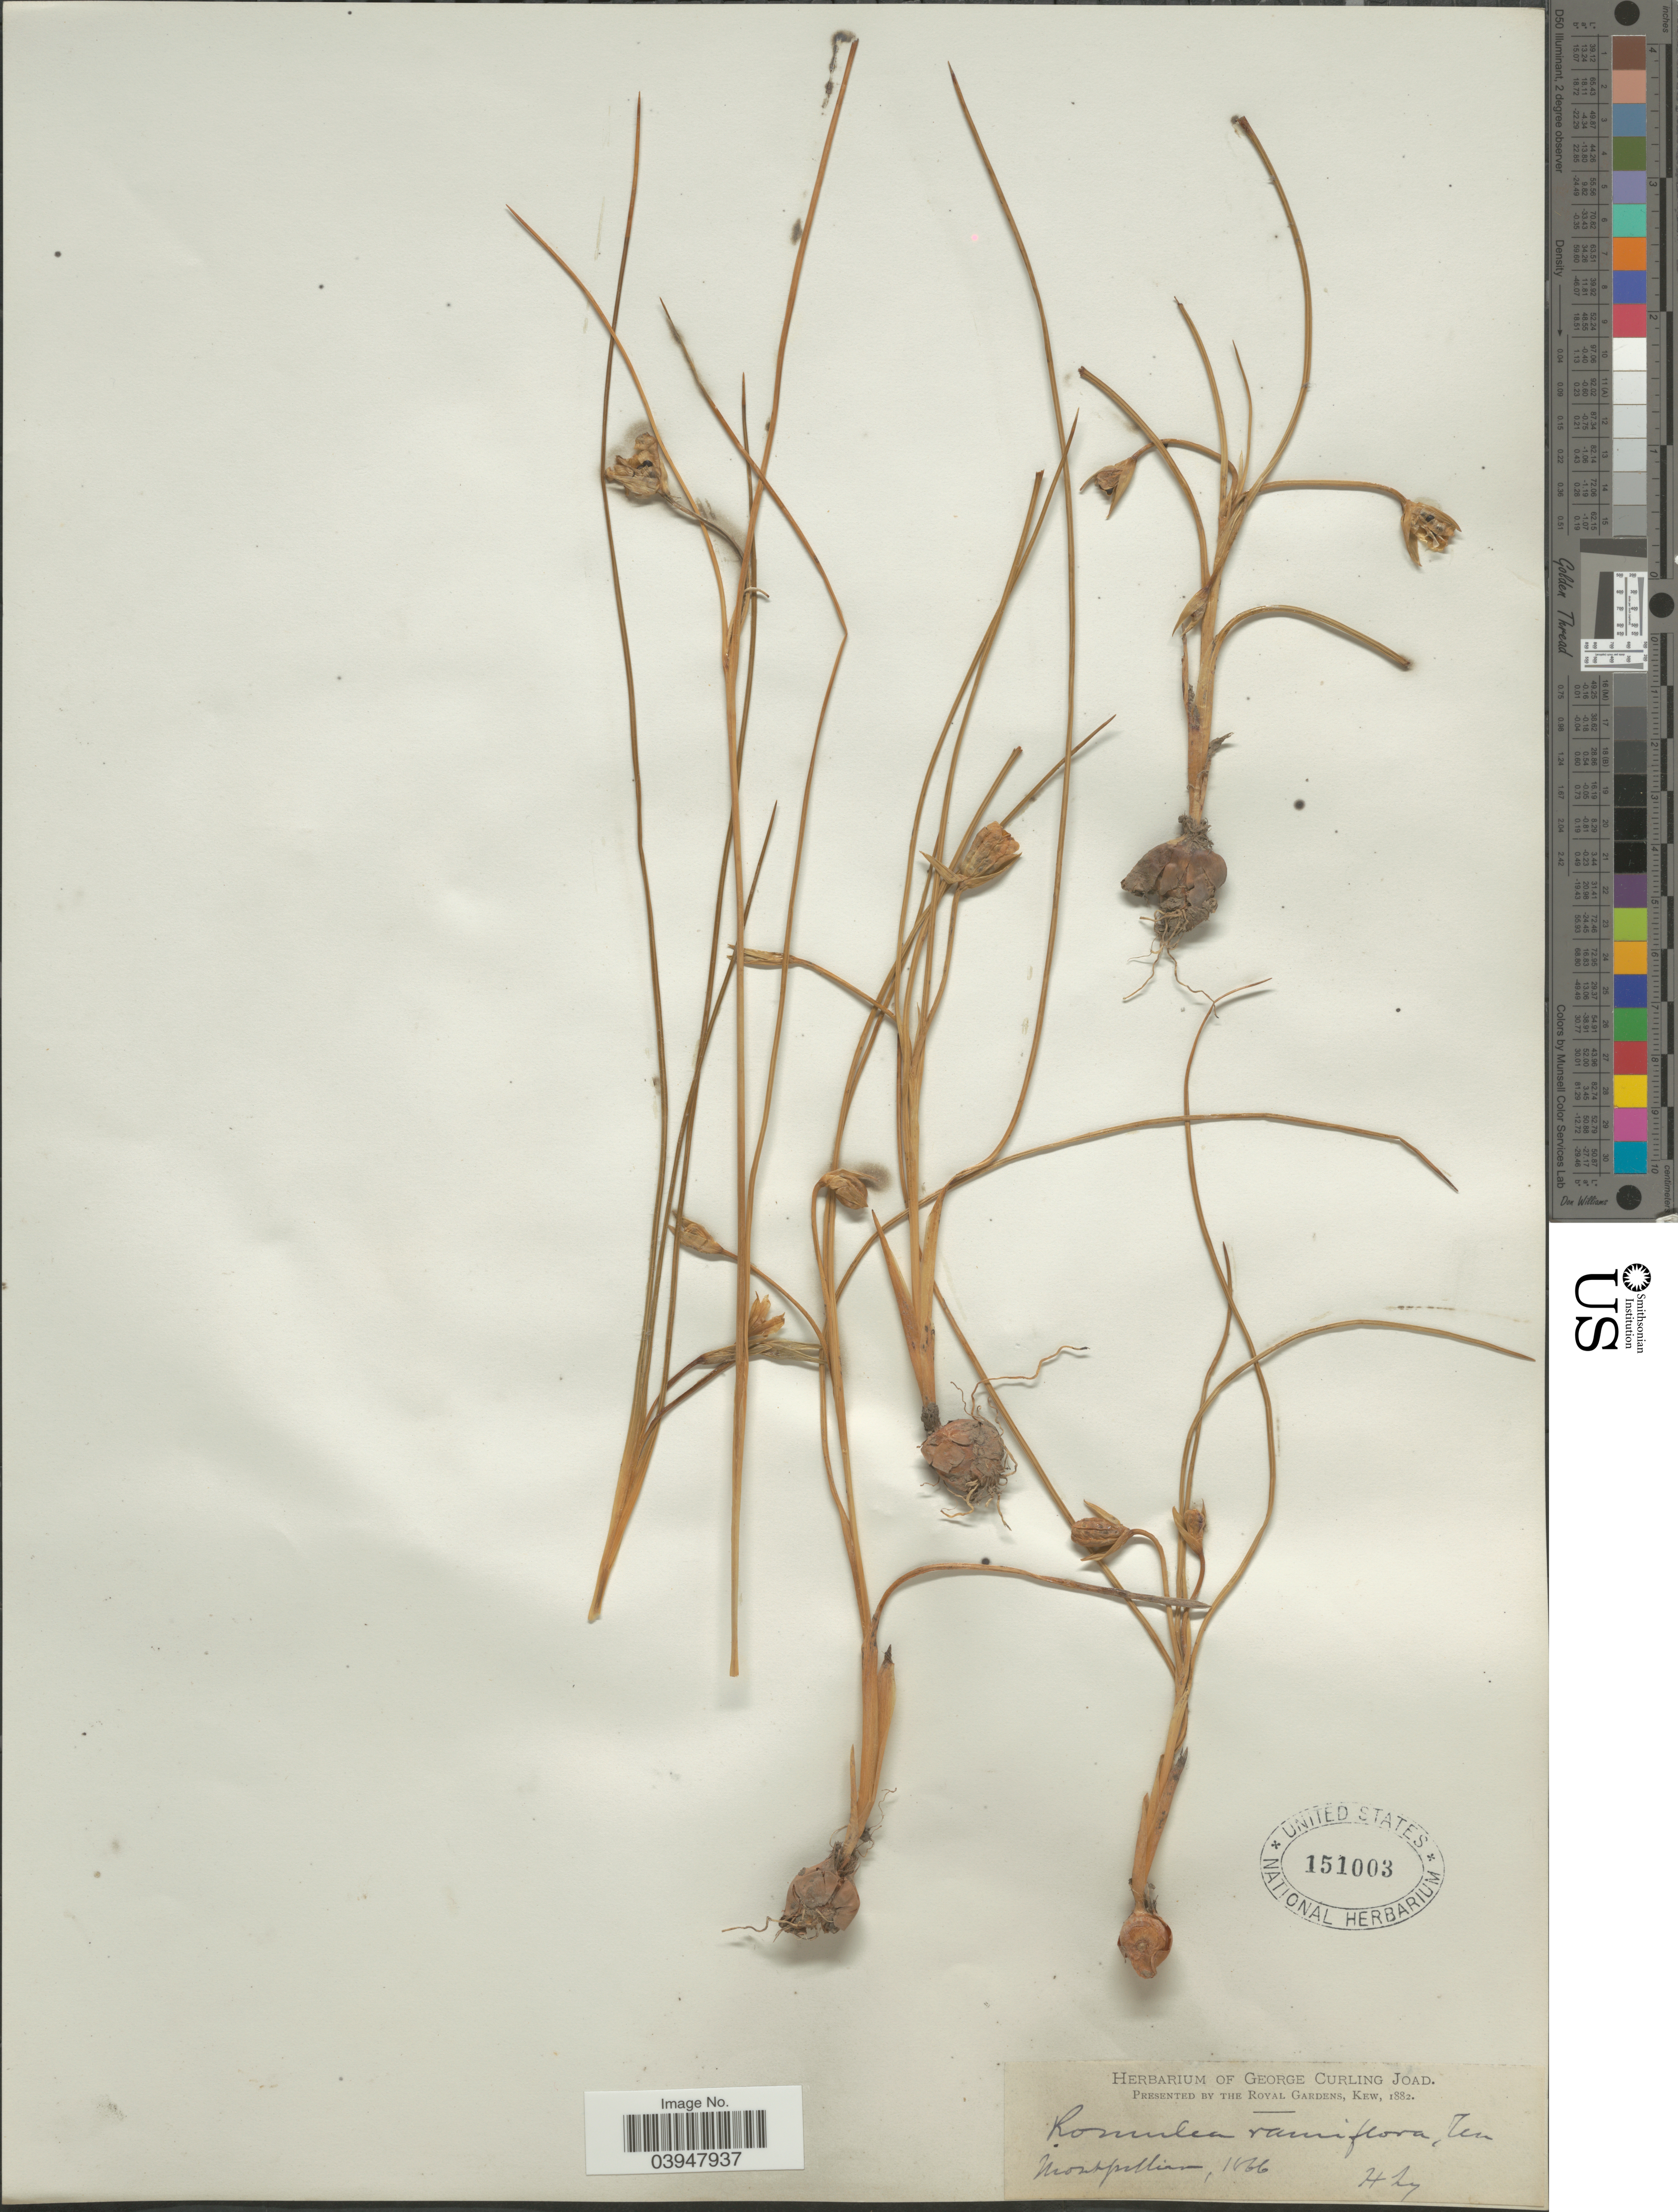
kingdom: Plantae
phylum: Tracheophyta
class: Liliopsida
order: Asparagales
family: Iridaceae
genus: Romulea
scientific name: Romulea ramiflora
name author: Ten.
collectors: H. Ly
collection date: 1866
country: France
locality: Montpellier.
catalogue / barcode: US 151003